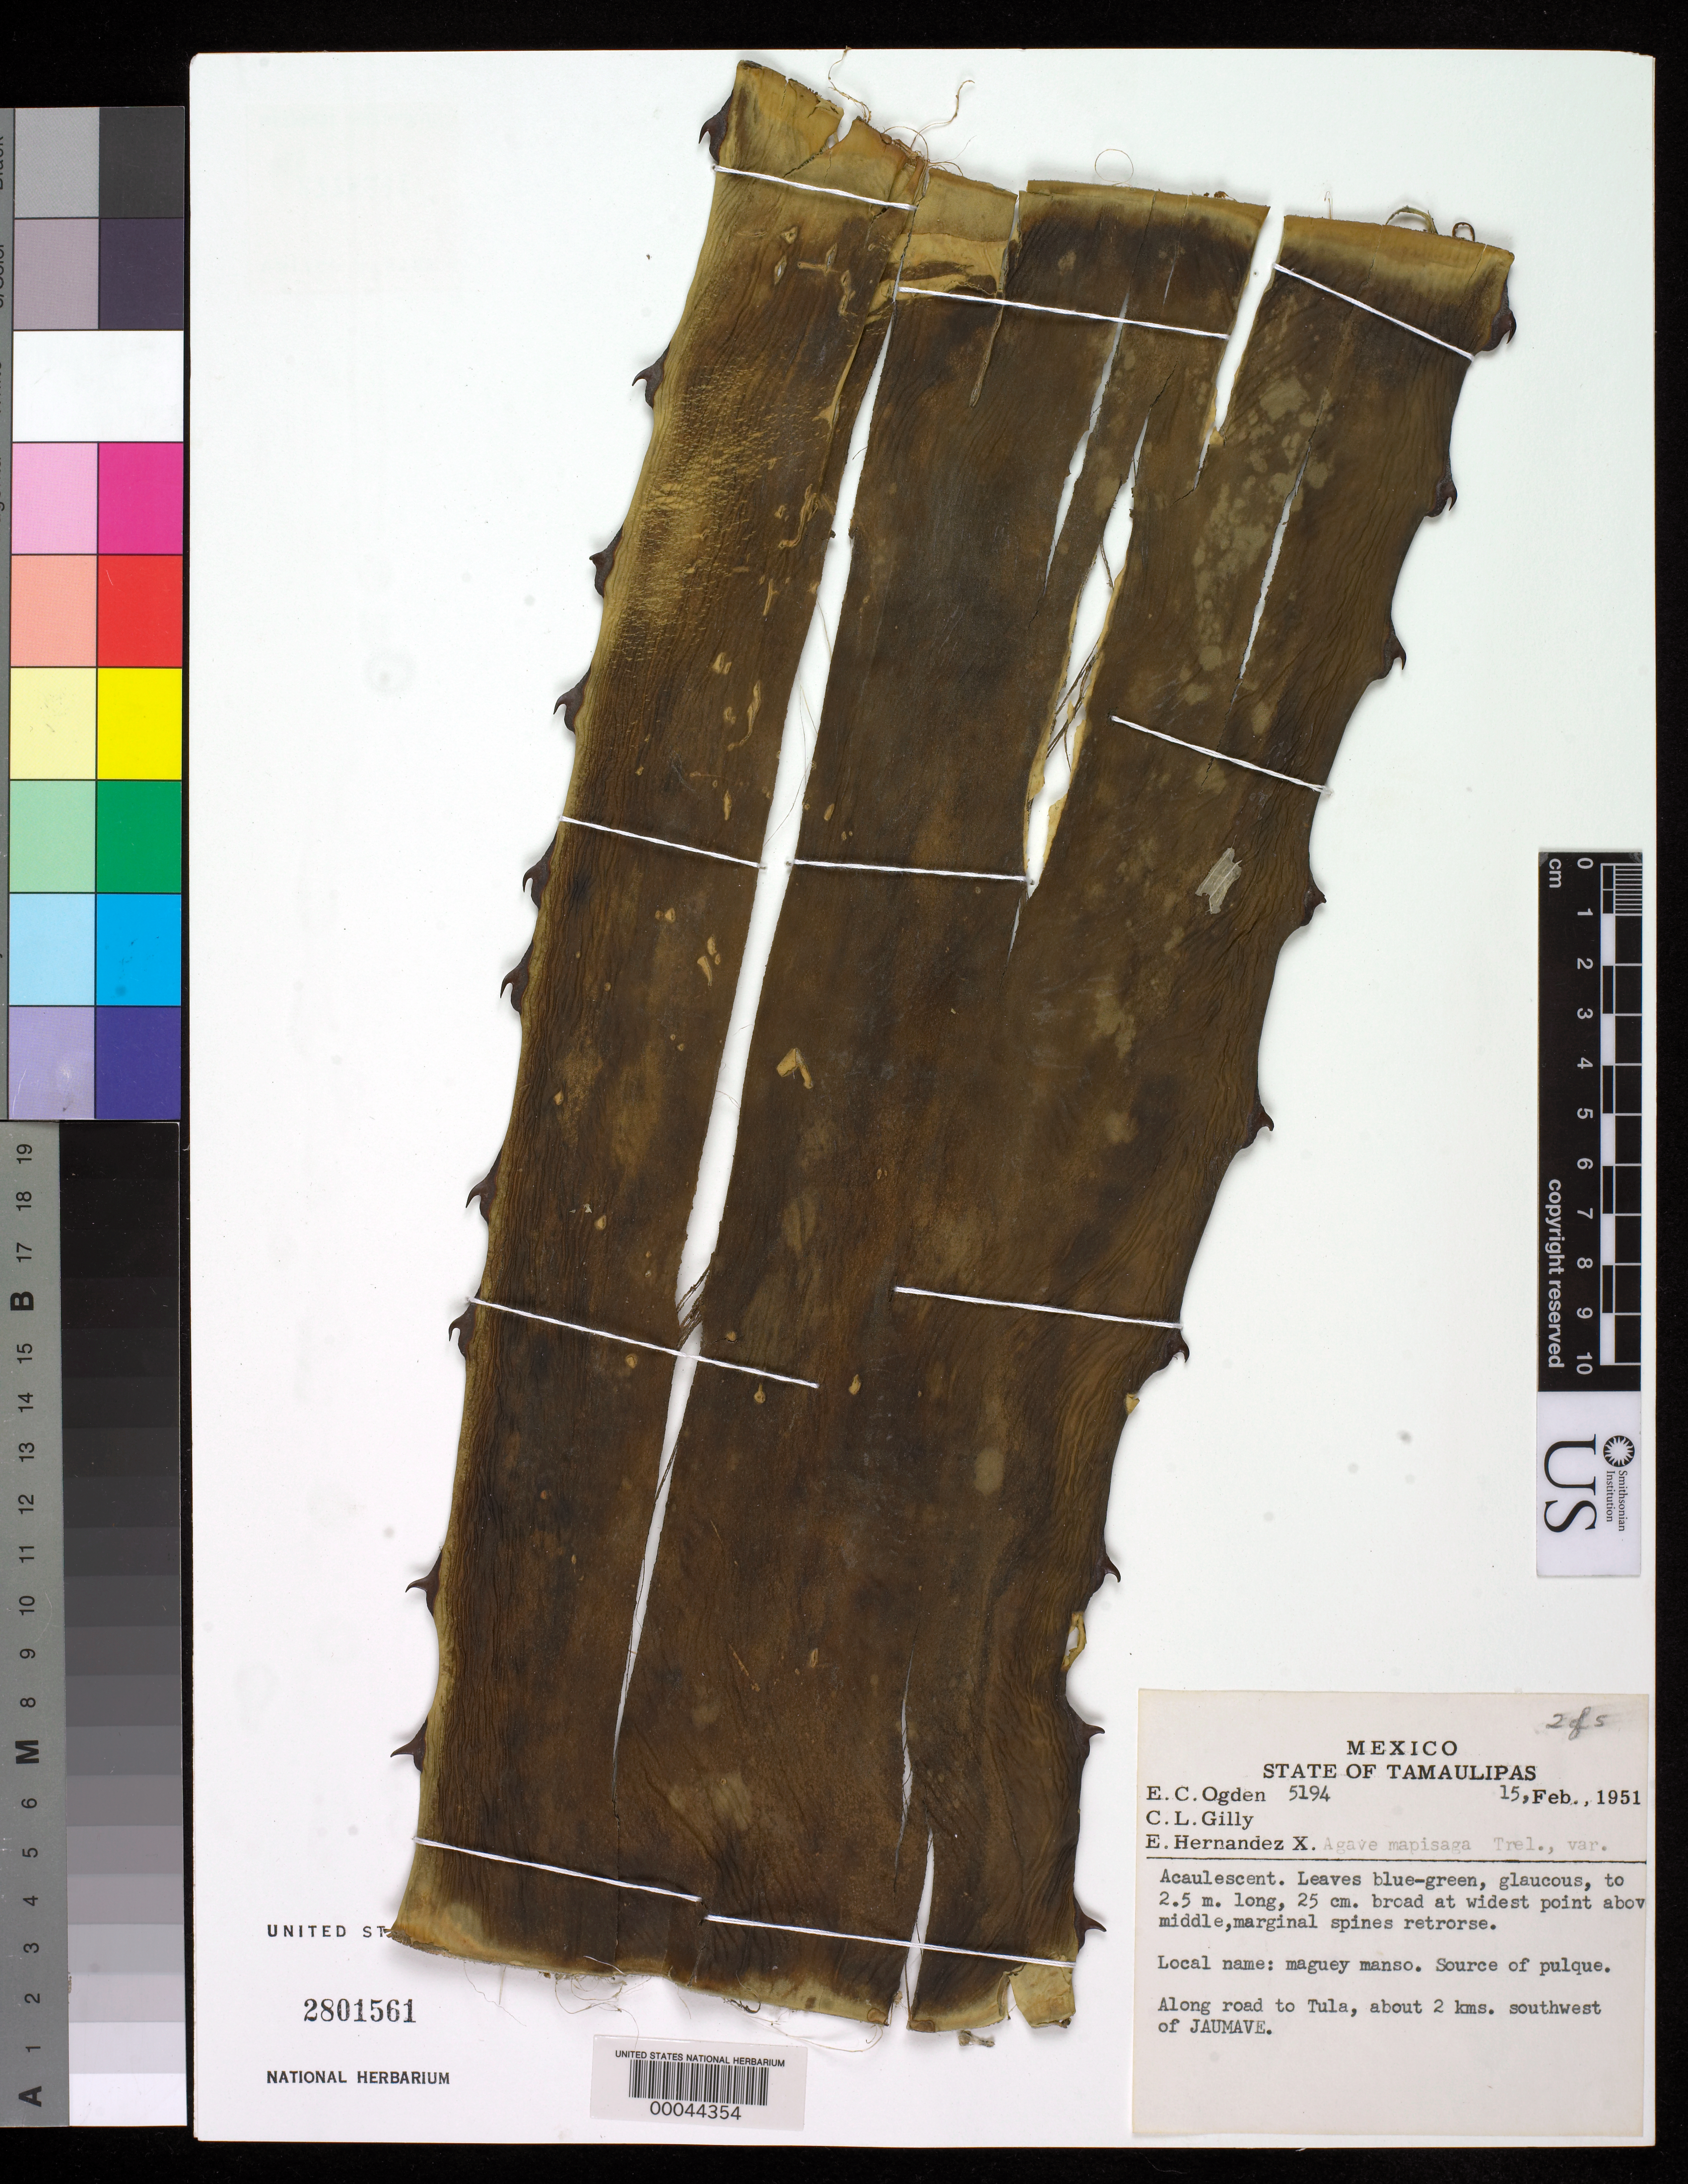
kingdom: Plantae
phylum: Tracheophyta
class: Liliopsida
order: Asparagales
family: Asparagaceae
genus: Agave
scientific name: Agave mapisaga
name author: Trel.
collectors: E. C. Ogden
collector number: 5194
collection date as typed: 15 Feb 1951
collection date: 1951-02-15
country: Mexico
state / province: Tamaulipas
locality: Along road to Tula, about 2 kms SW of Jaumave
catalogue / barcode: US 2801561